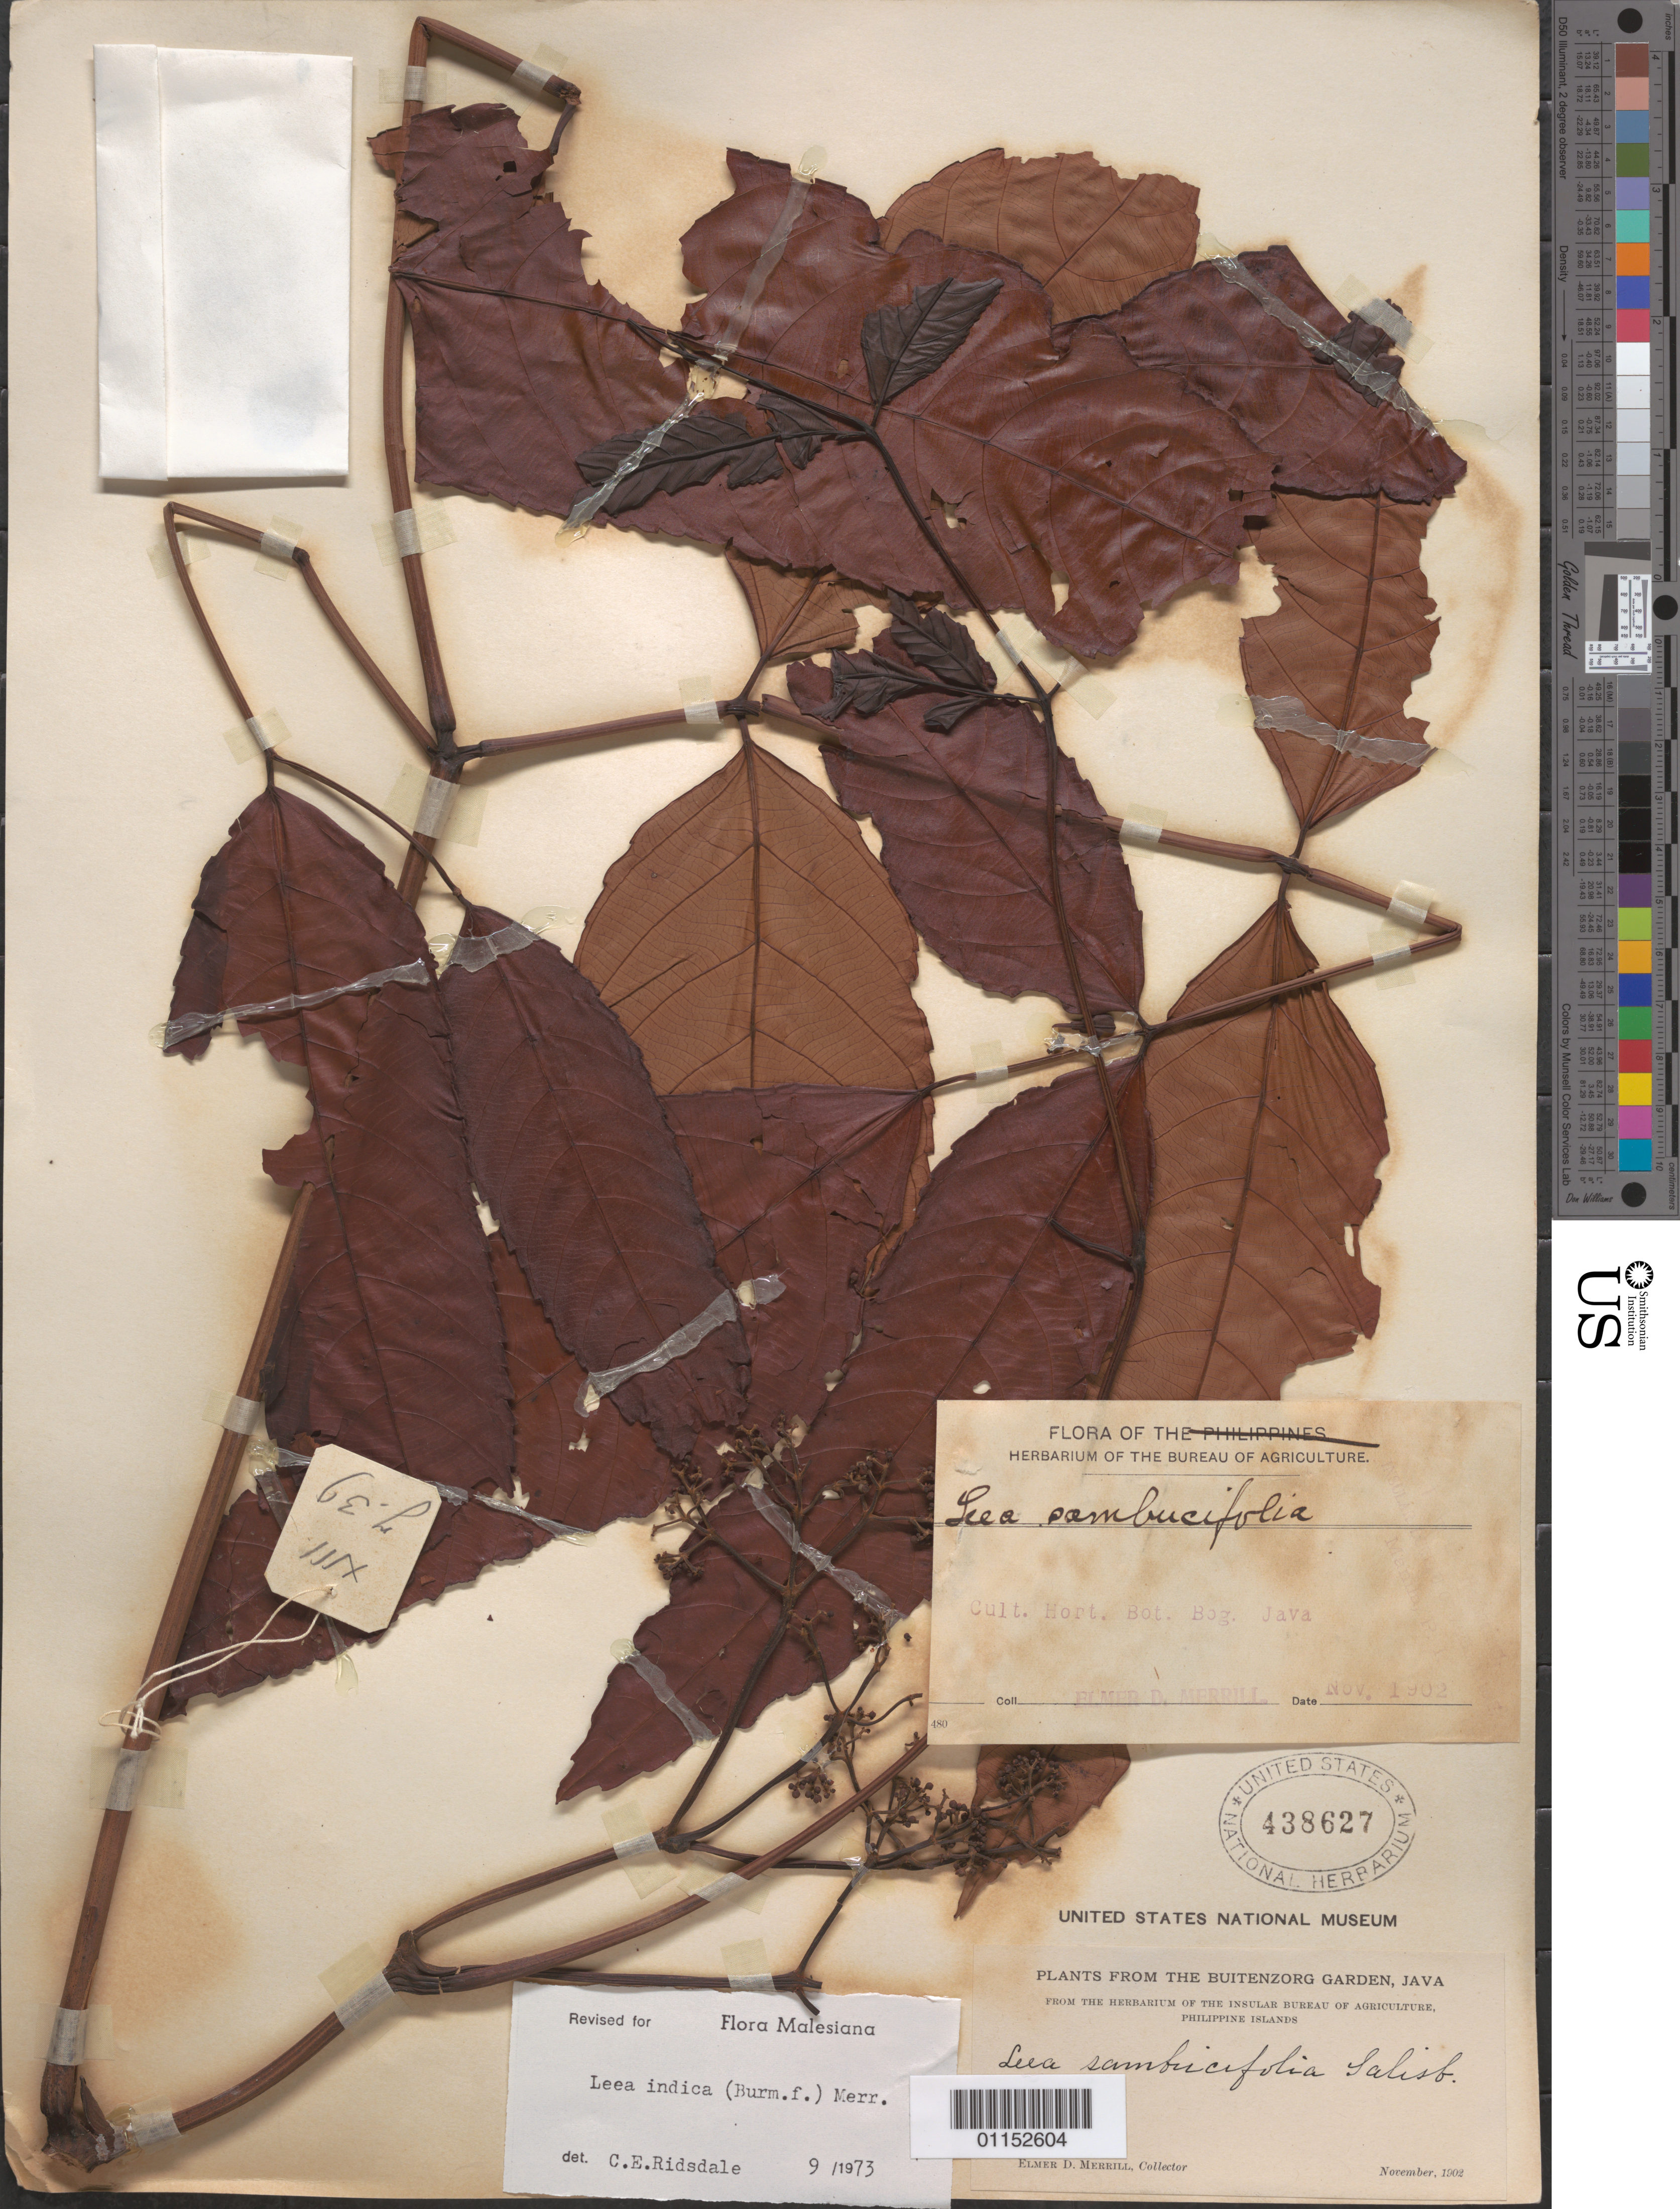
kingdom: Plantae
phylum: Tracheophyta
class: Magnoliopsida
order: Vitales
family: Vitaceae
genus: Leea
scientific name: Leea indica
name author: (Burm. f.) Merr.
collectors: E. D. Merrill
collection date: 1902-11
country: Indonesia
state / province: Java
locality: Buitenzorg Garden.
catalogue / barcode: US 438627